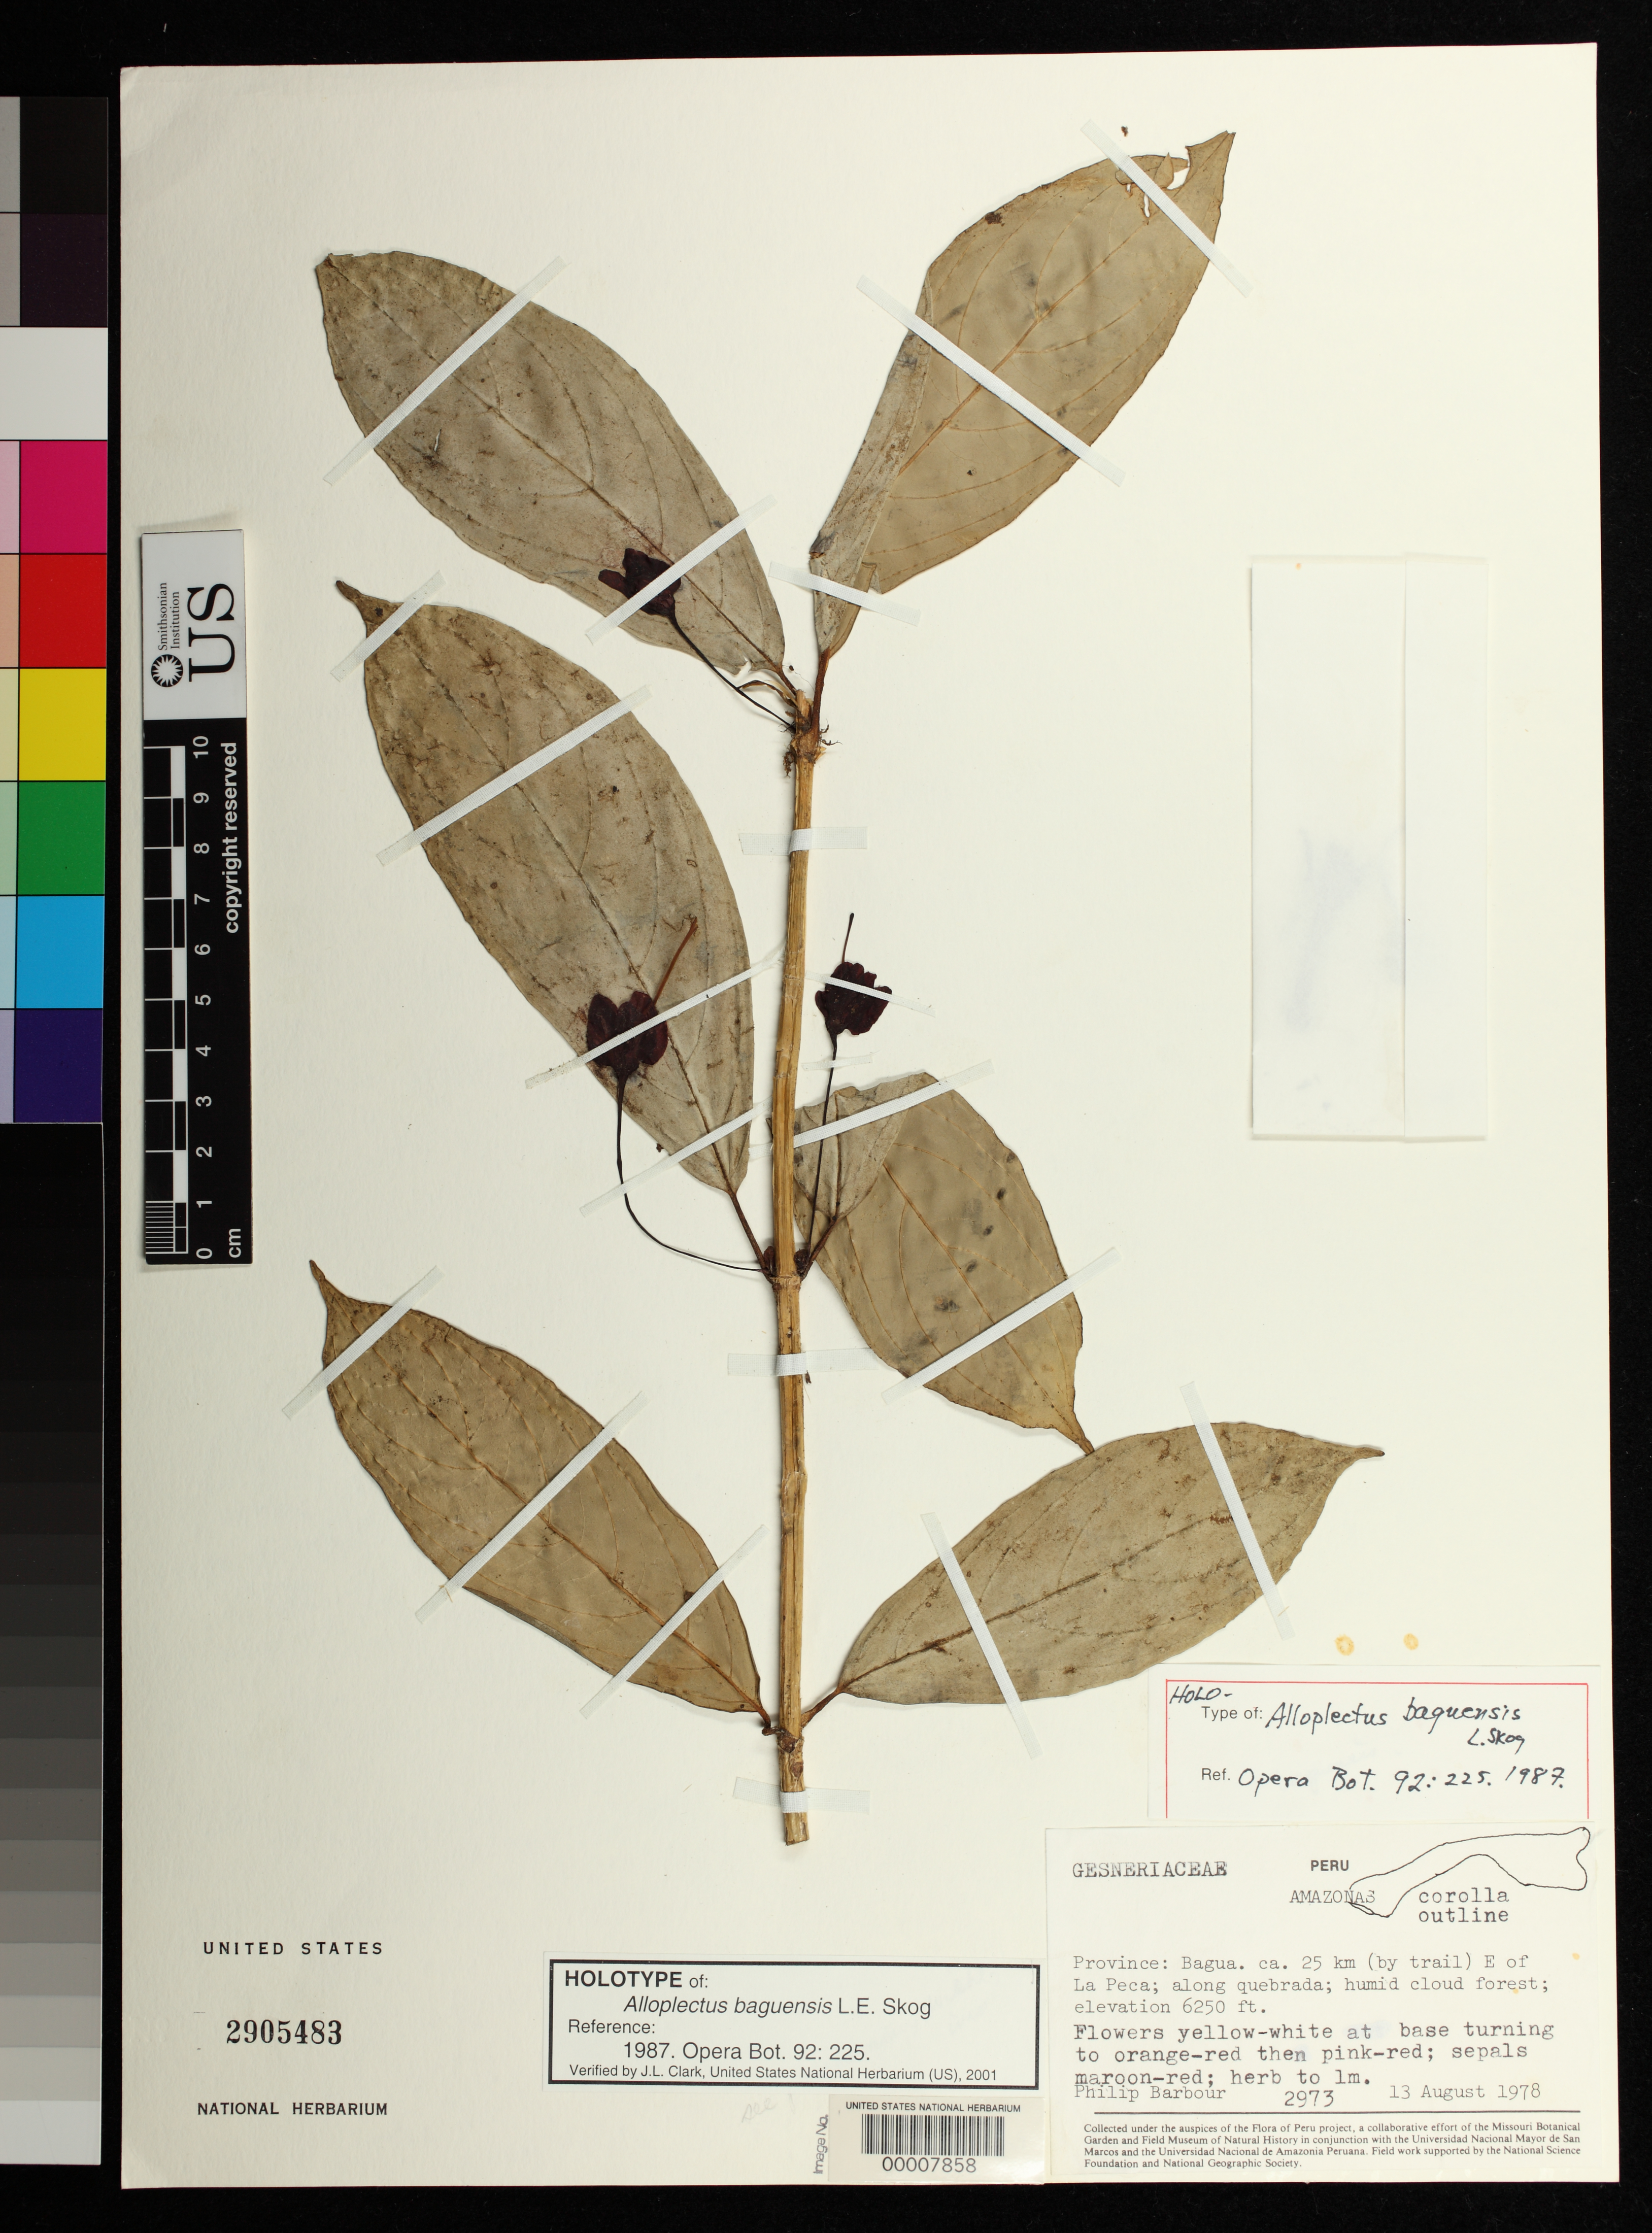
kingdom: Plantae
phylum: Tracheophyta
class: Magnoliopsida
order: Lamiales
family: Gesneriaceae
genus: Alloplectus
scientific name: Alloplectus baguensis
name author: L.E. Skog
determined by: Clark, J. L., (SEL), The Marie Selby Botanical Garden (UNITED STATES)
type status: Holotype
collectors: P. Barbour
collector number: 2973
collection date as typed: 13 Aug 1978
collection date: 1978-08-13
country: Peru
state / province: Amazonas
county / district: Bagua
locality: Prov. Bagua ca. 25 km (by trail) E of La Peca.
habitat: Along quebrada; humid cloud forest.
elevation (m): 1905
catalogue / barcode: US 2905483